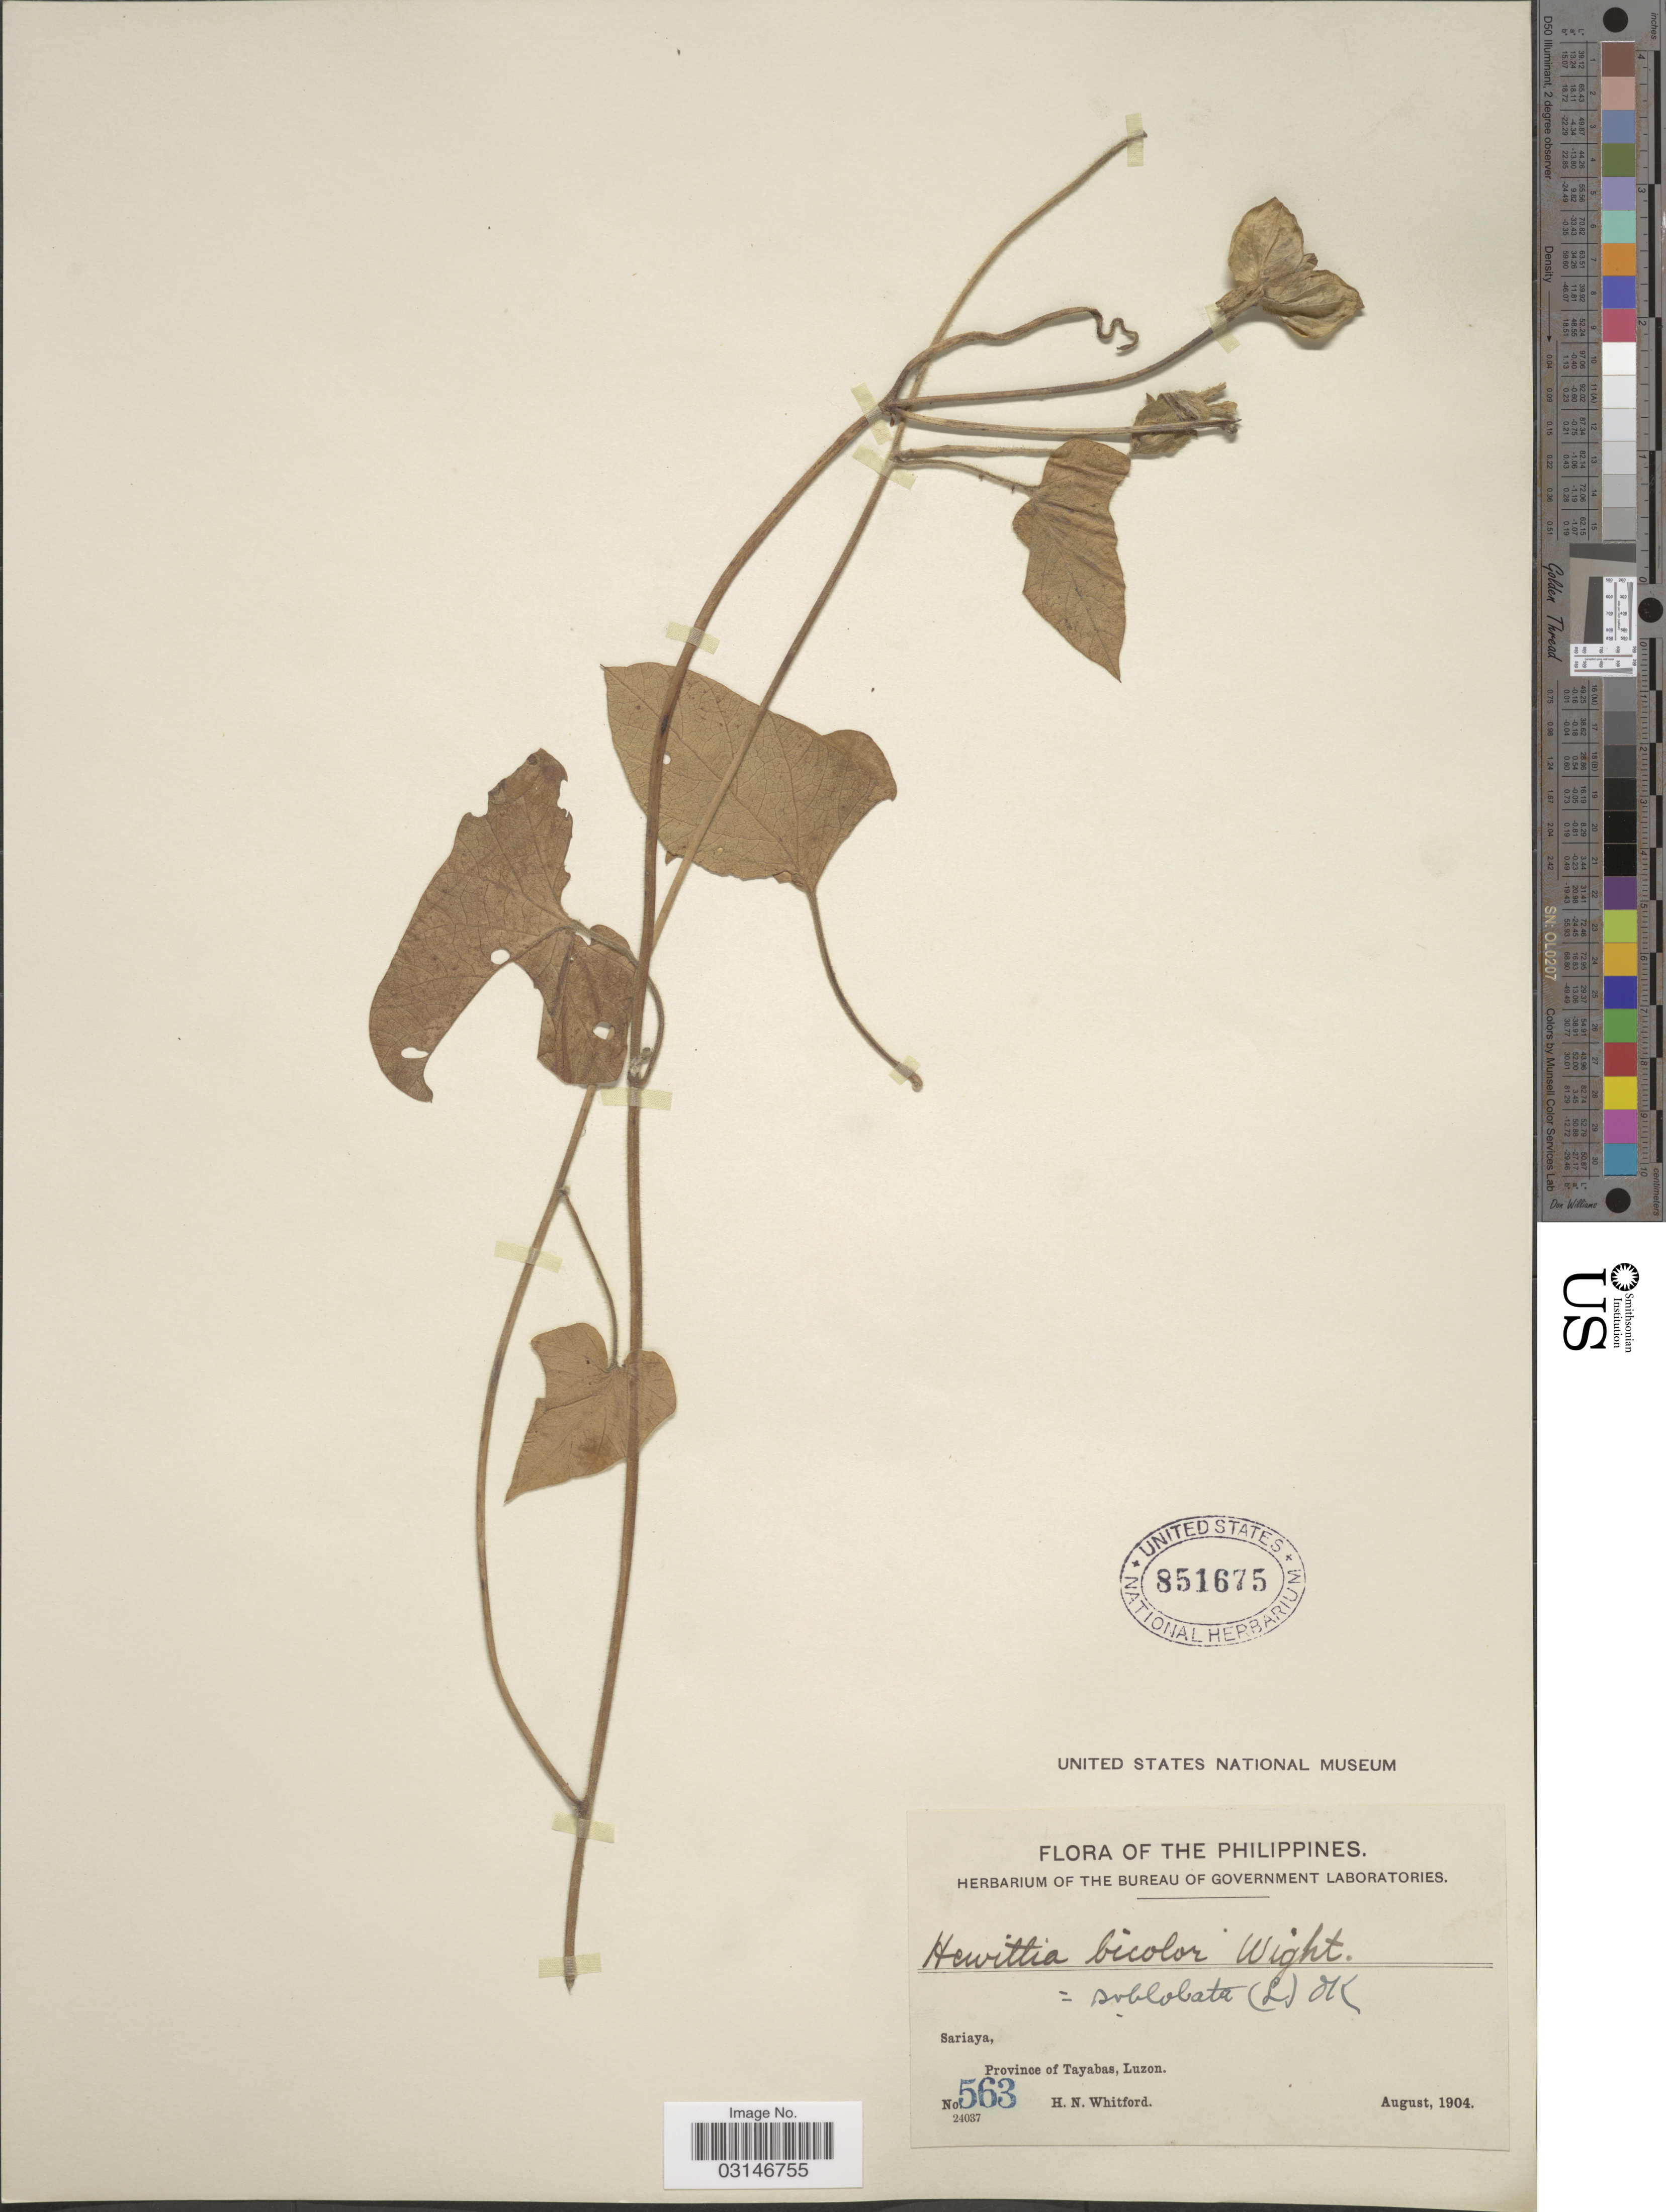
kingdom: Plantae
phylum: Tracheophyta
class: Magnoliopsida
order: Solanales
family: Convolvulaceae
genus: Hewittia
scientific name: Hewittia malabarica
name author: (L.) Suresh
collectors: H. N. Whitford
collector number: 563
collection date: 1904-08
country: Philippines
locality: Sariaya, Province of Tayabas, Luzon.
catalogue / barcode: US 851675